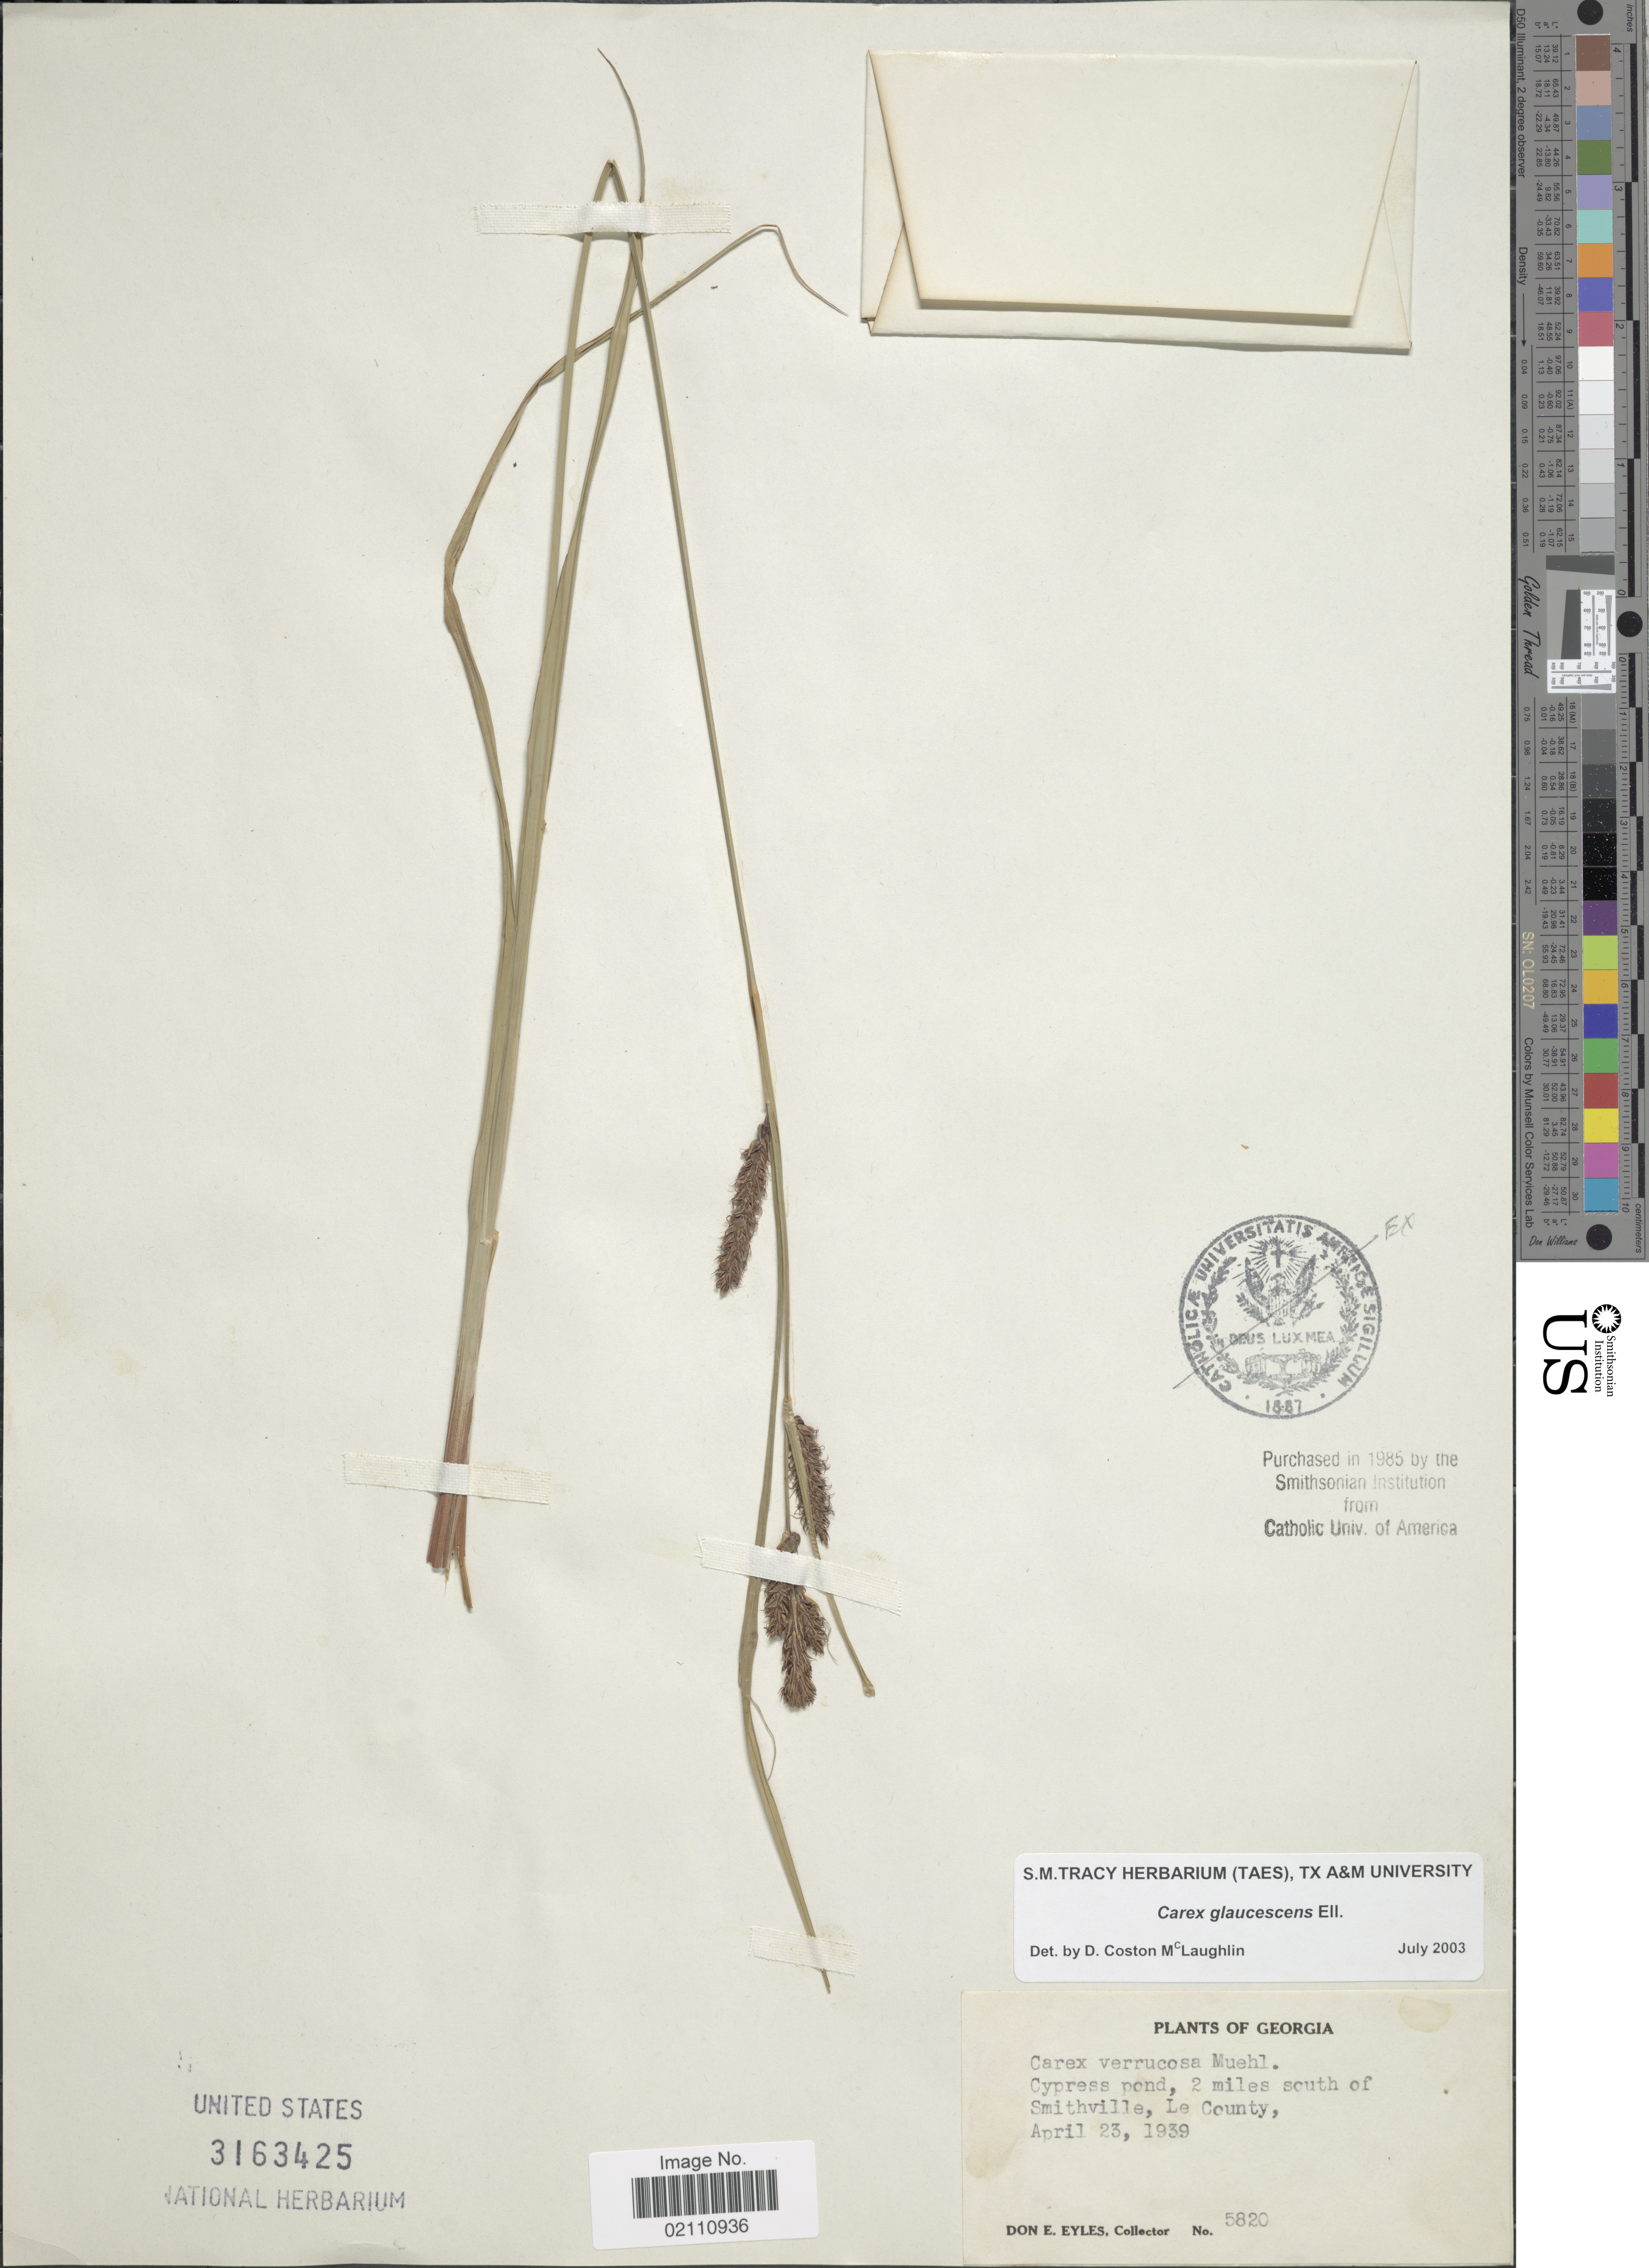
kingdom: Plantae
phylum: Tracheophyta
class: Liliopsida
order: Poales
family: Cyperaceae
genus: Carex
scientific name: Carex glaucescens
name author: Elliott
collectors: D. Eyles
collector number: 5820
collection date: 1939-04-23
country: United States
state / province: Georgia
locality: Cypress pond, 2 miles south of Smithville, Le County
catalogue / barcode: US 3163425